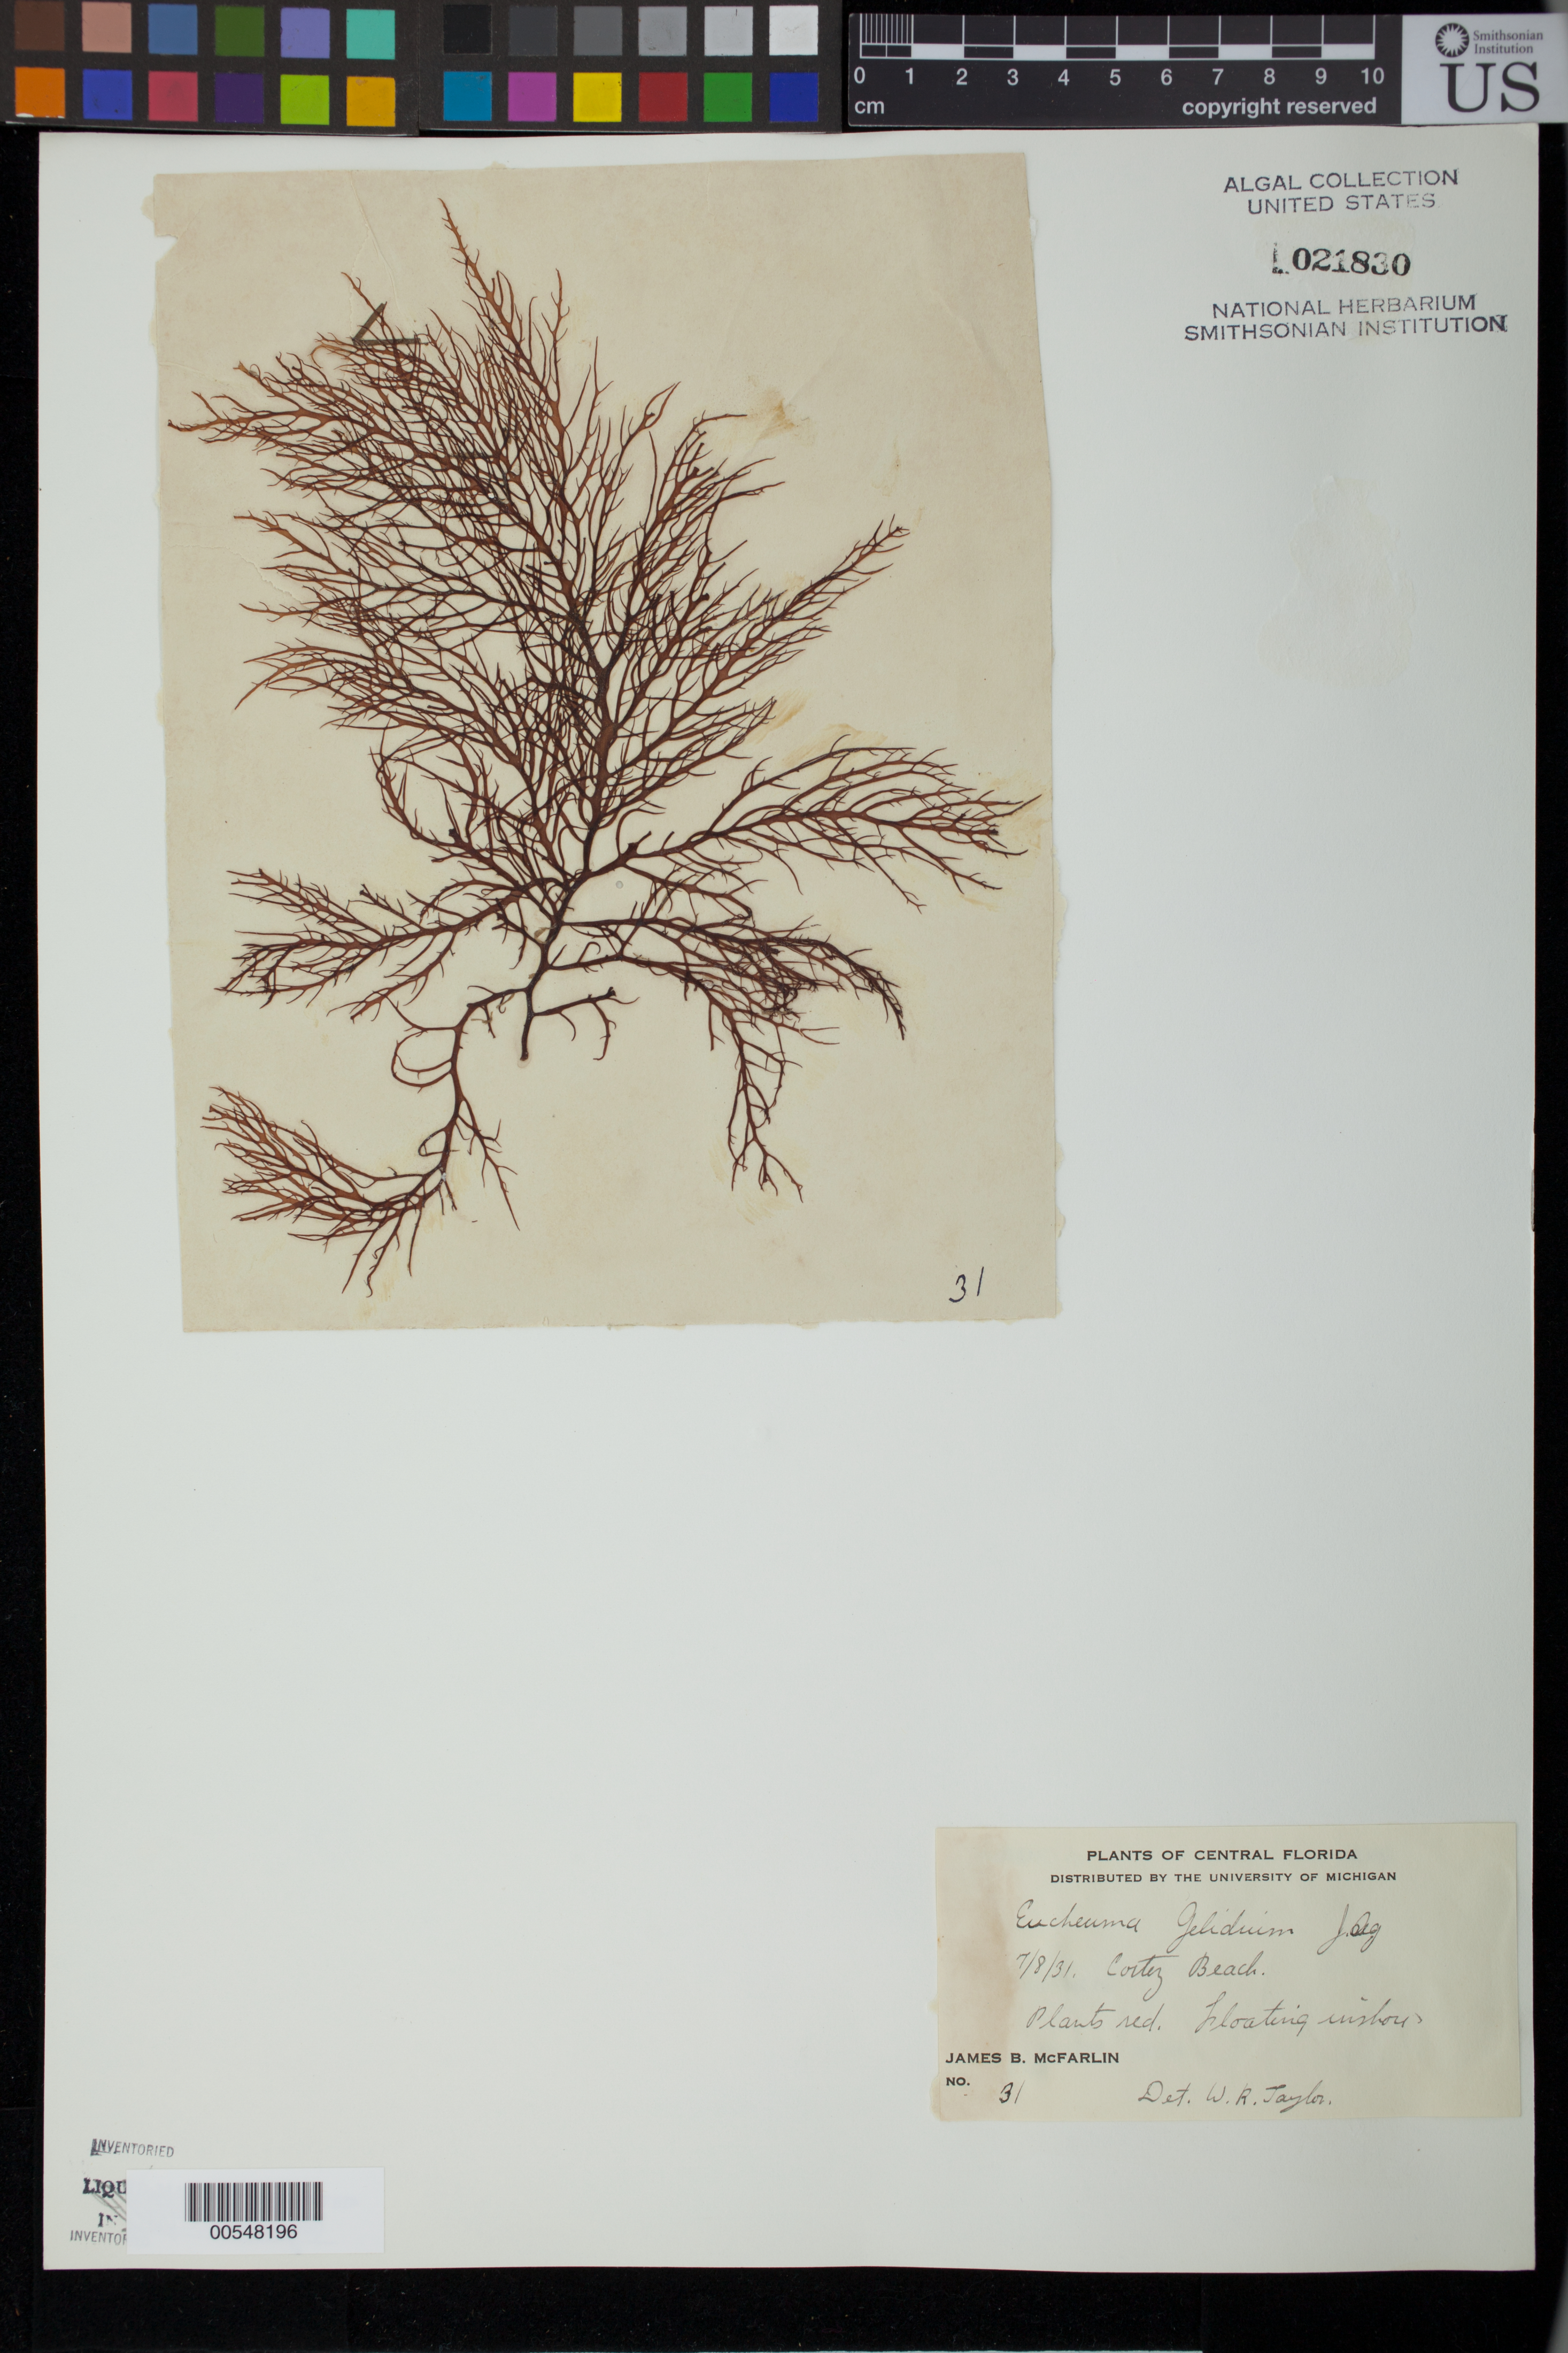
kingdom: Plantae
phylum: Rhodophyta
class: Florideophyceae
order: Gigartinales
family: Solieriaceae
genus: Meristotheca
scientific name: Meristotheca gelidium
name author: (J. Agardh) E.J. Faye & Masuda in E.J. Faye et al.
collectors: J. McFarlin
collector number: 31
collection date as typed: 08 Jul 1931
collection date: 1931-07-08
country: United States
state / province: Florida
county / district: Manatee County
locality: Cortez Beach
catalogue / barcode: US 21830